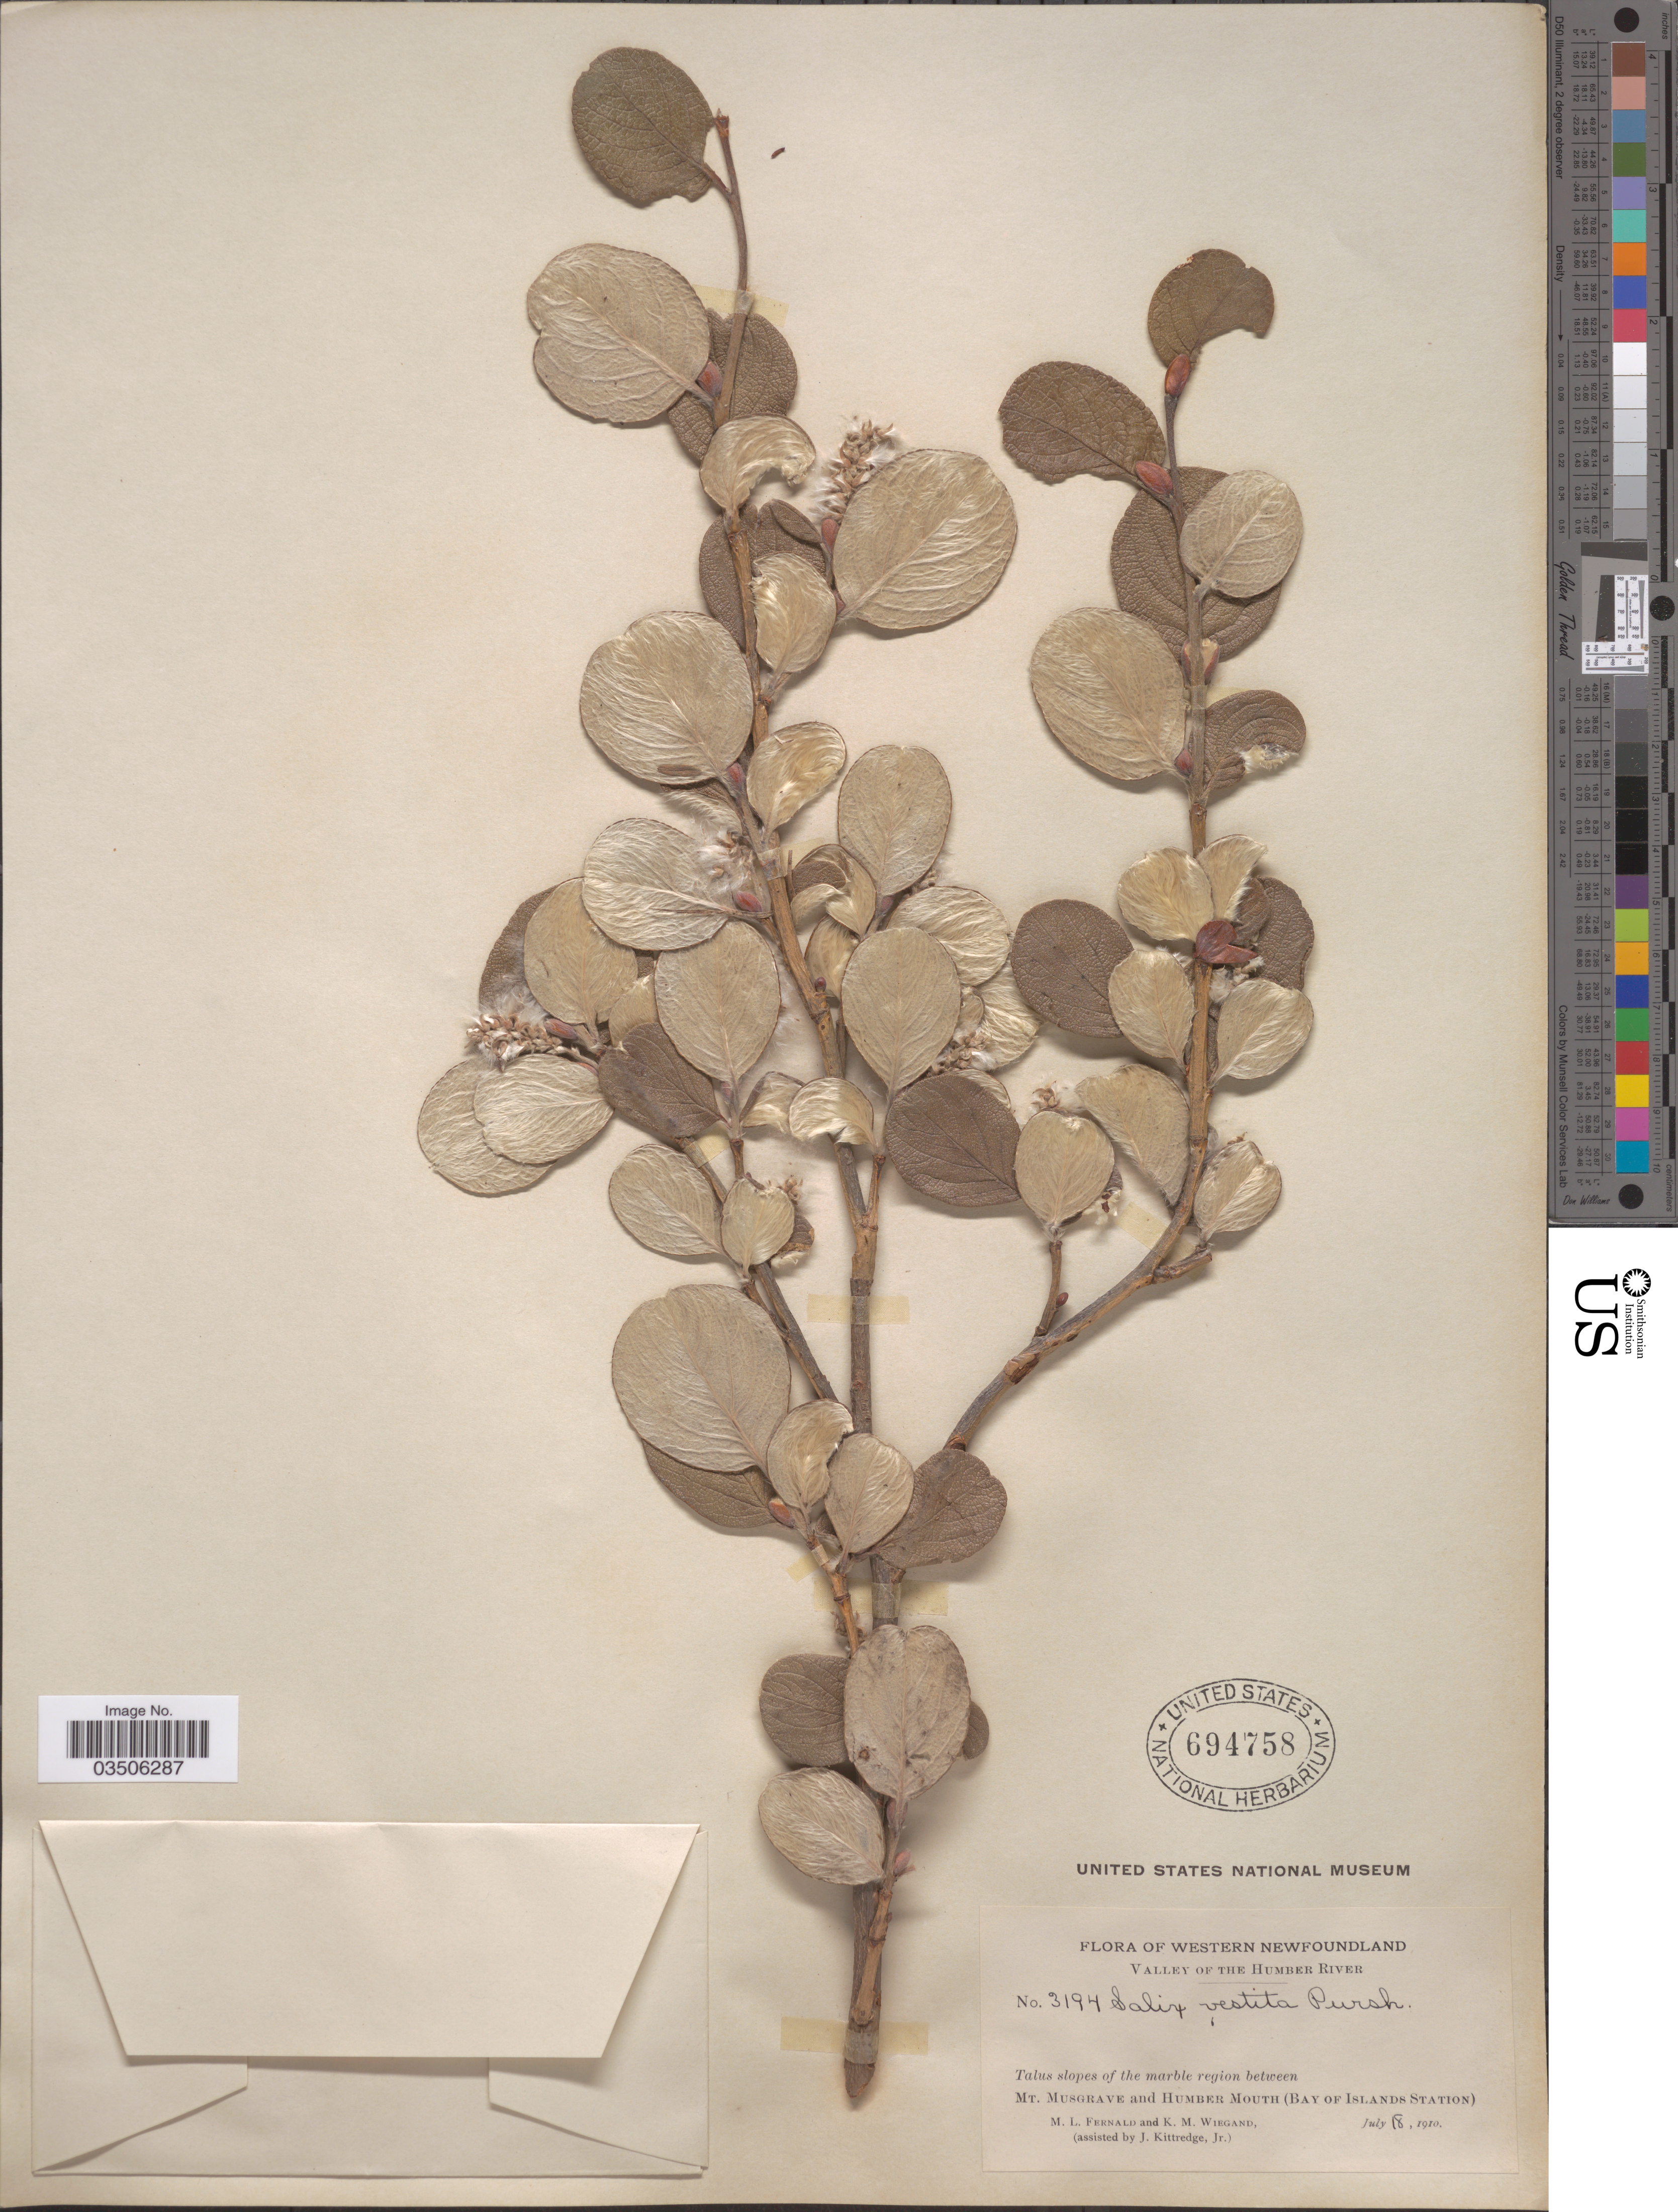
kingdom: Plantae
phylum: Tracheophyta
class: Magnoliopsida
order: Malpighiales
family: Salicaceae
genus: Salix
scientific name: Salix vestita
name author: Pursh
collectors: M. L. Fernald, K. M. Wiegand & J. Kittredge Jr.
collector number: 3194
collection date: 1910-07-18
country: Canada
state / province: Newfoundland and Labrador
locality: Western Newfoundland. Valley of the Humber River. Talus slopes of the marble region between Mt. Musgrave and Humber Mouth (Bay of Islands Station).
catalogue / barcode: US 694758